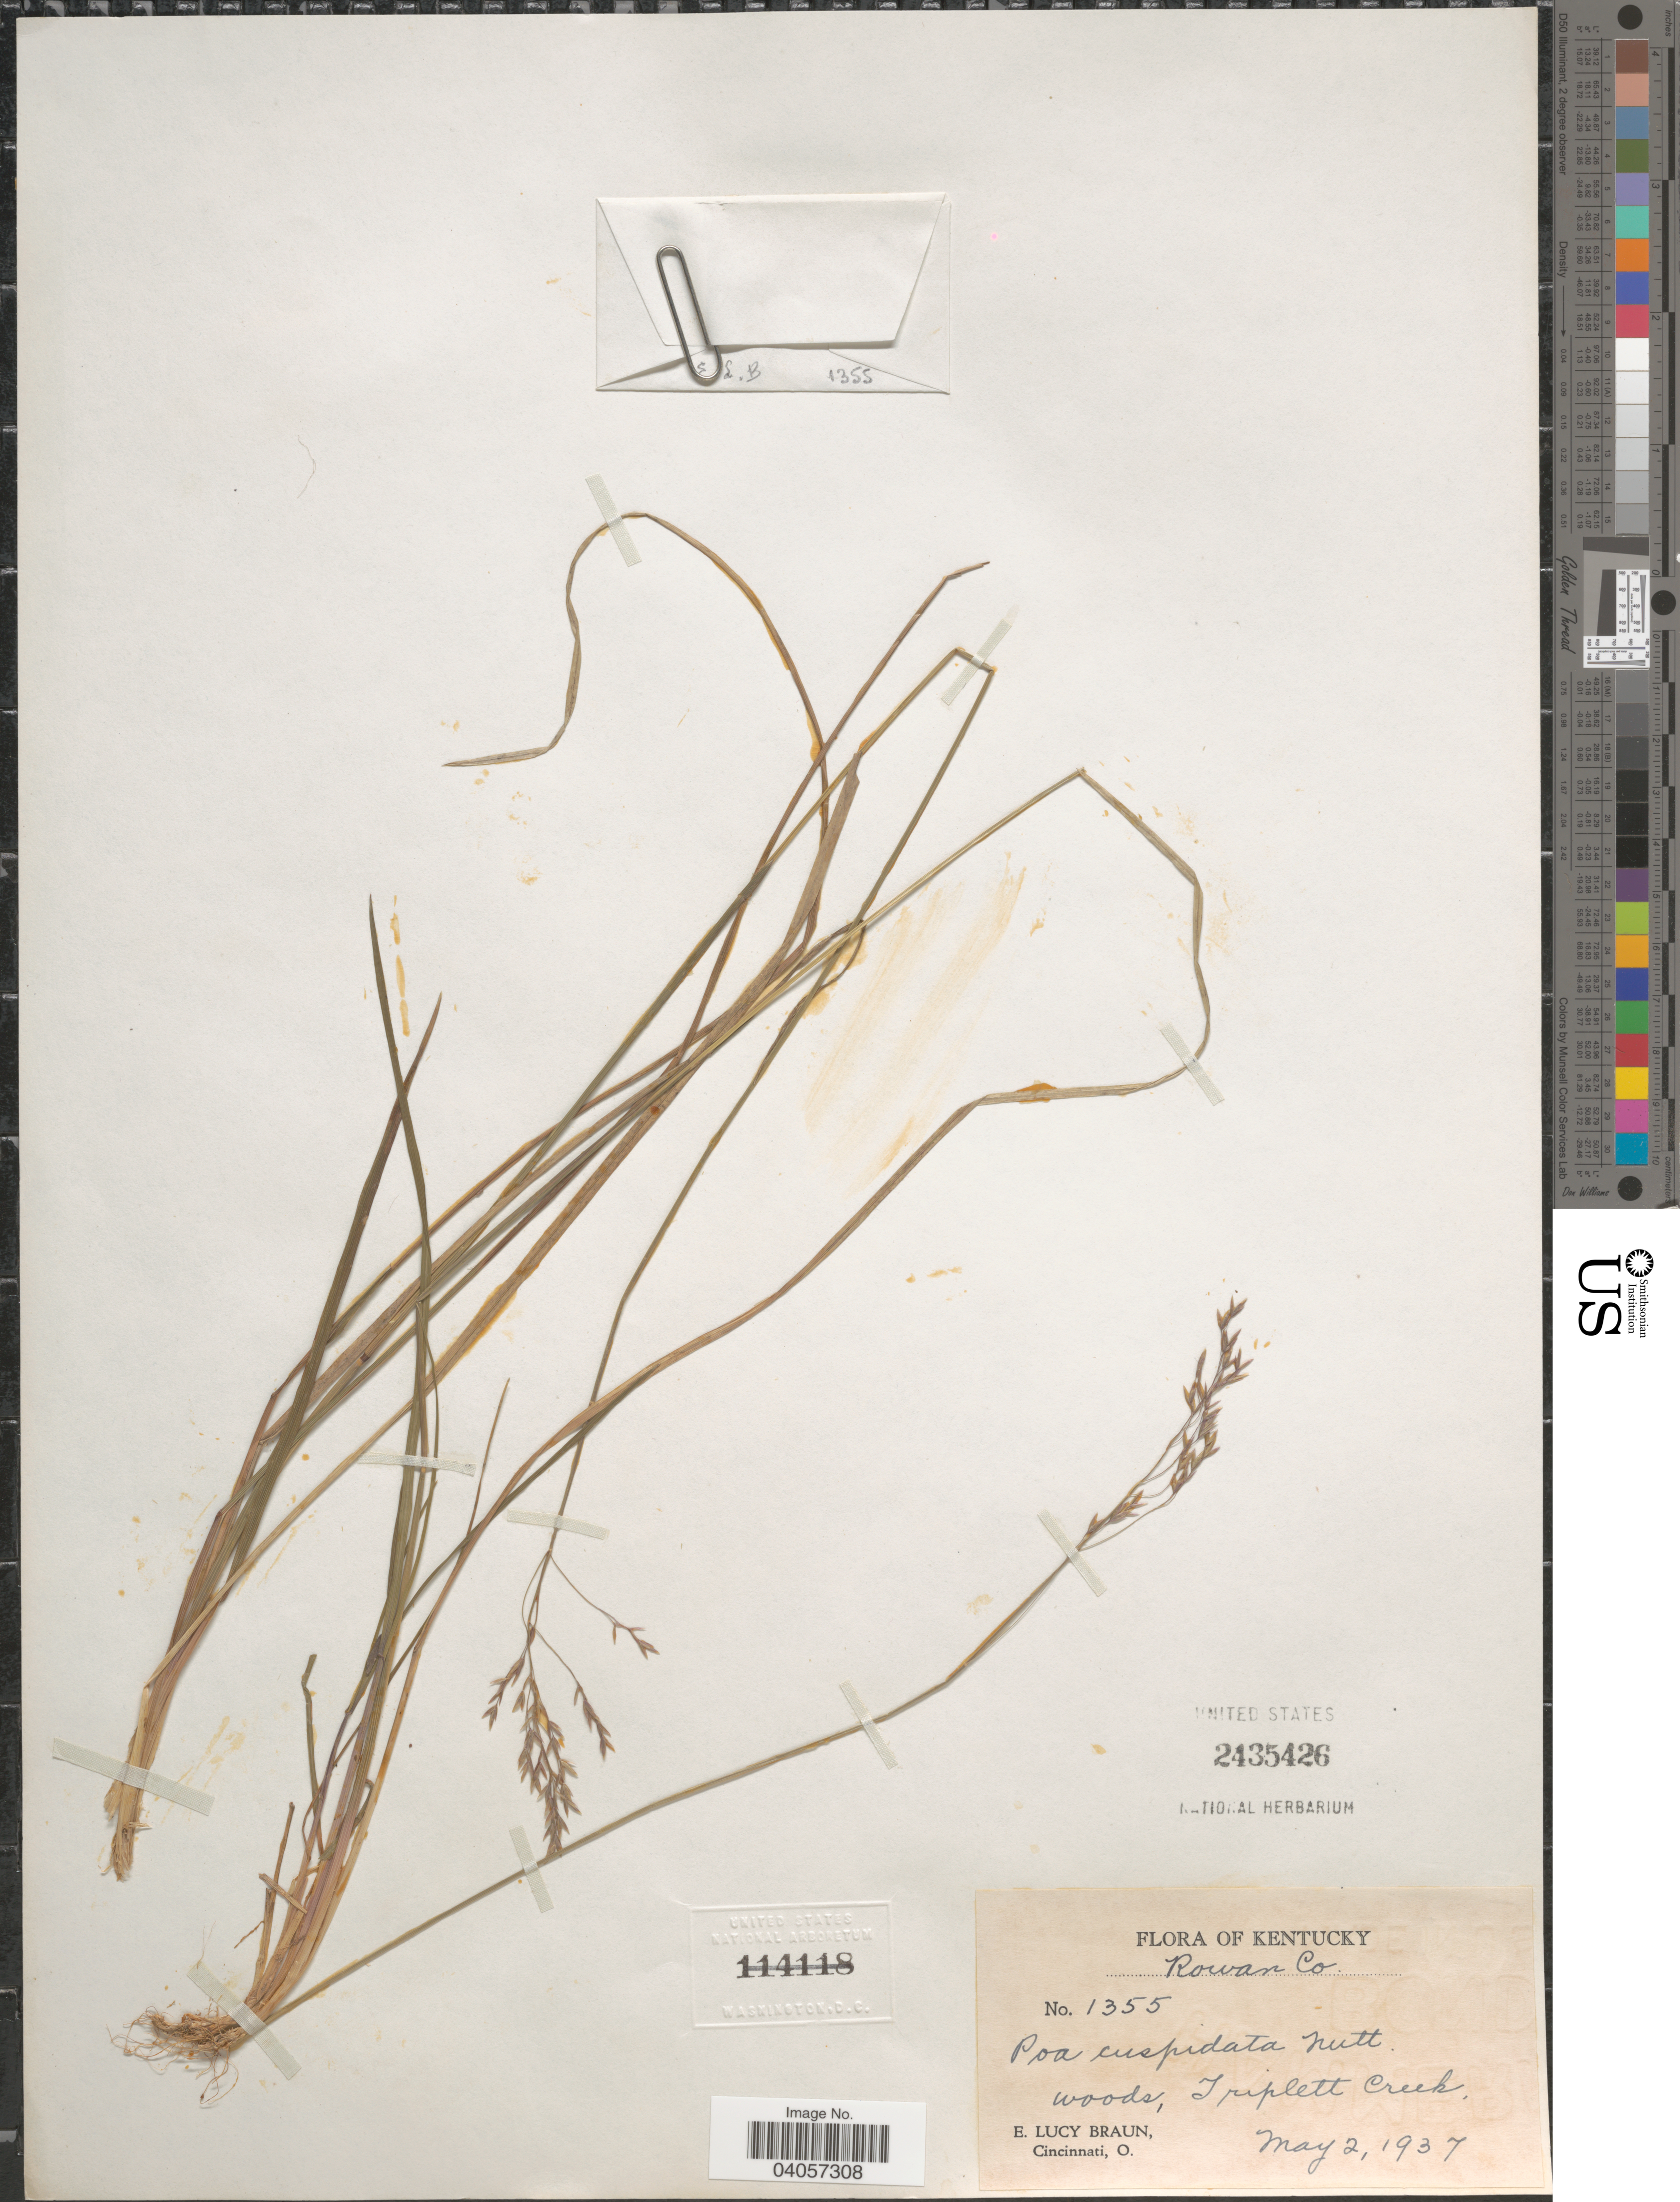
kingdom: Plantae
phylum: Tracheophyta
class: Liliopsida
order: Poales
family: Poaceae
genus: Poa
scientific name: Poa cuspidata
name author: Nutt.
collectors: E. L. Braun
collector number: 1355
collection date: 1937-05-02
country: United States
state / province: Kentucky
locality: Rowan Co. Triplett Creek.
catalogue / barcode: US 2435426